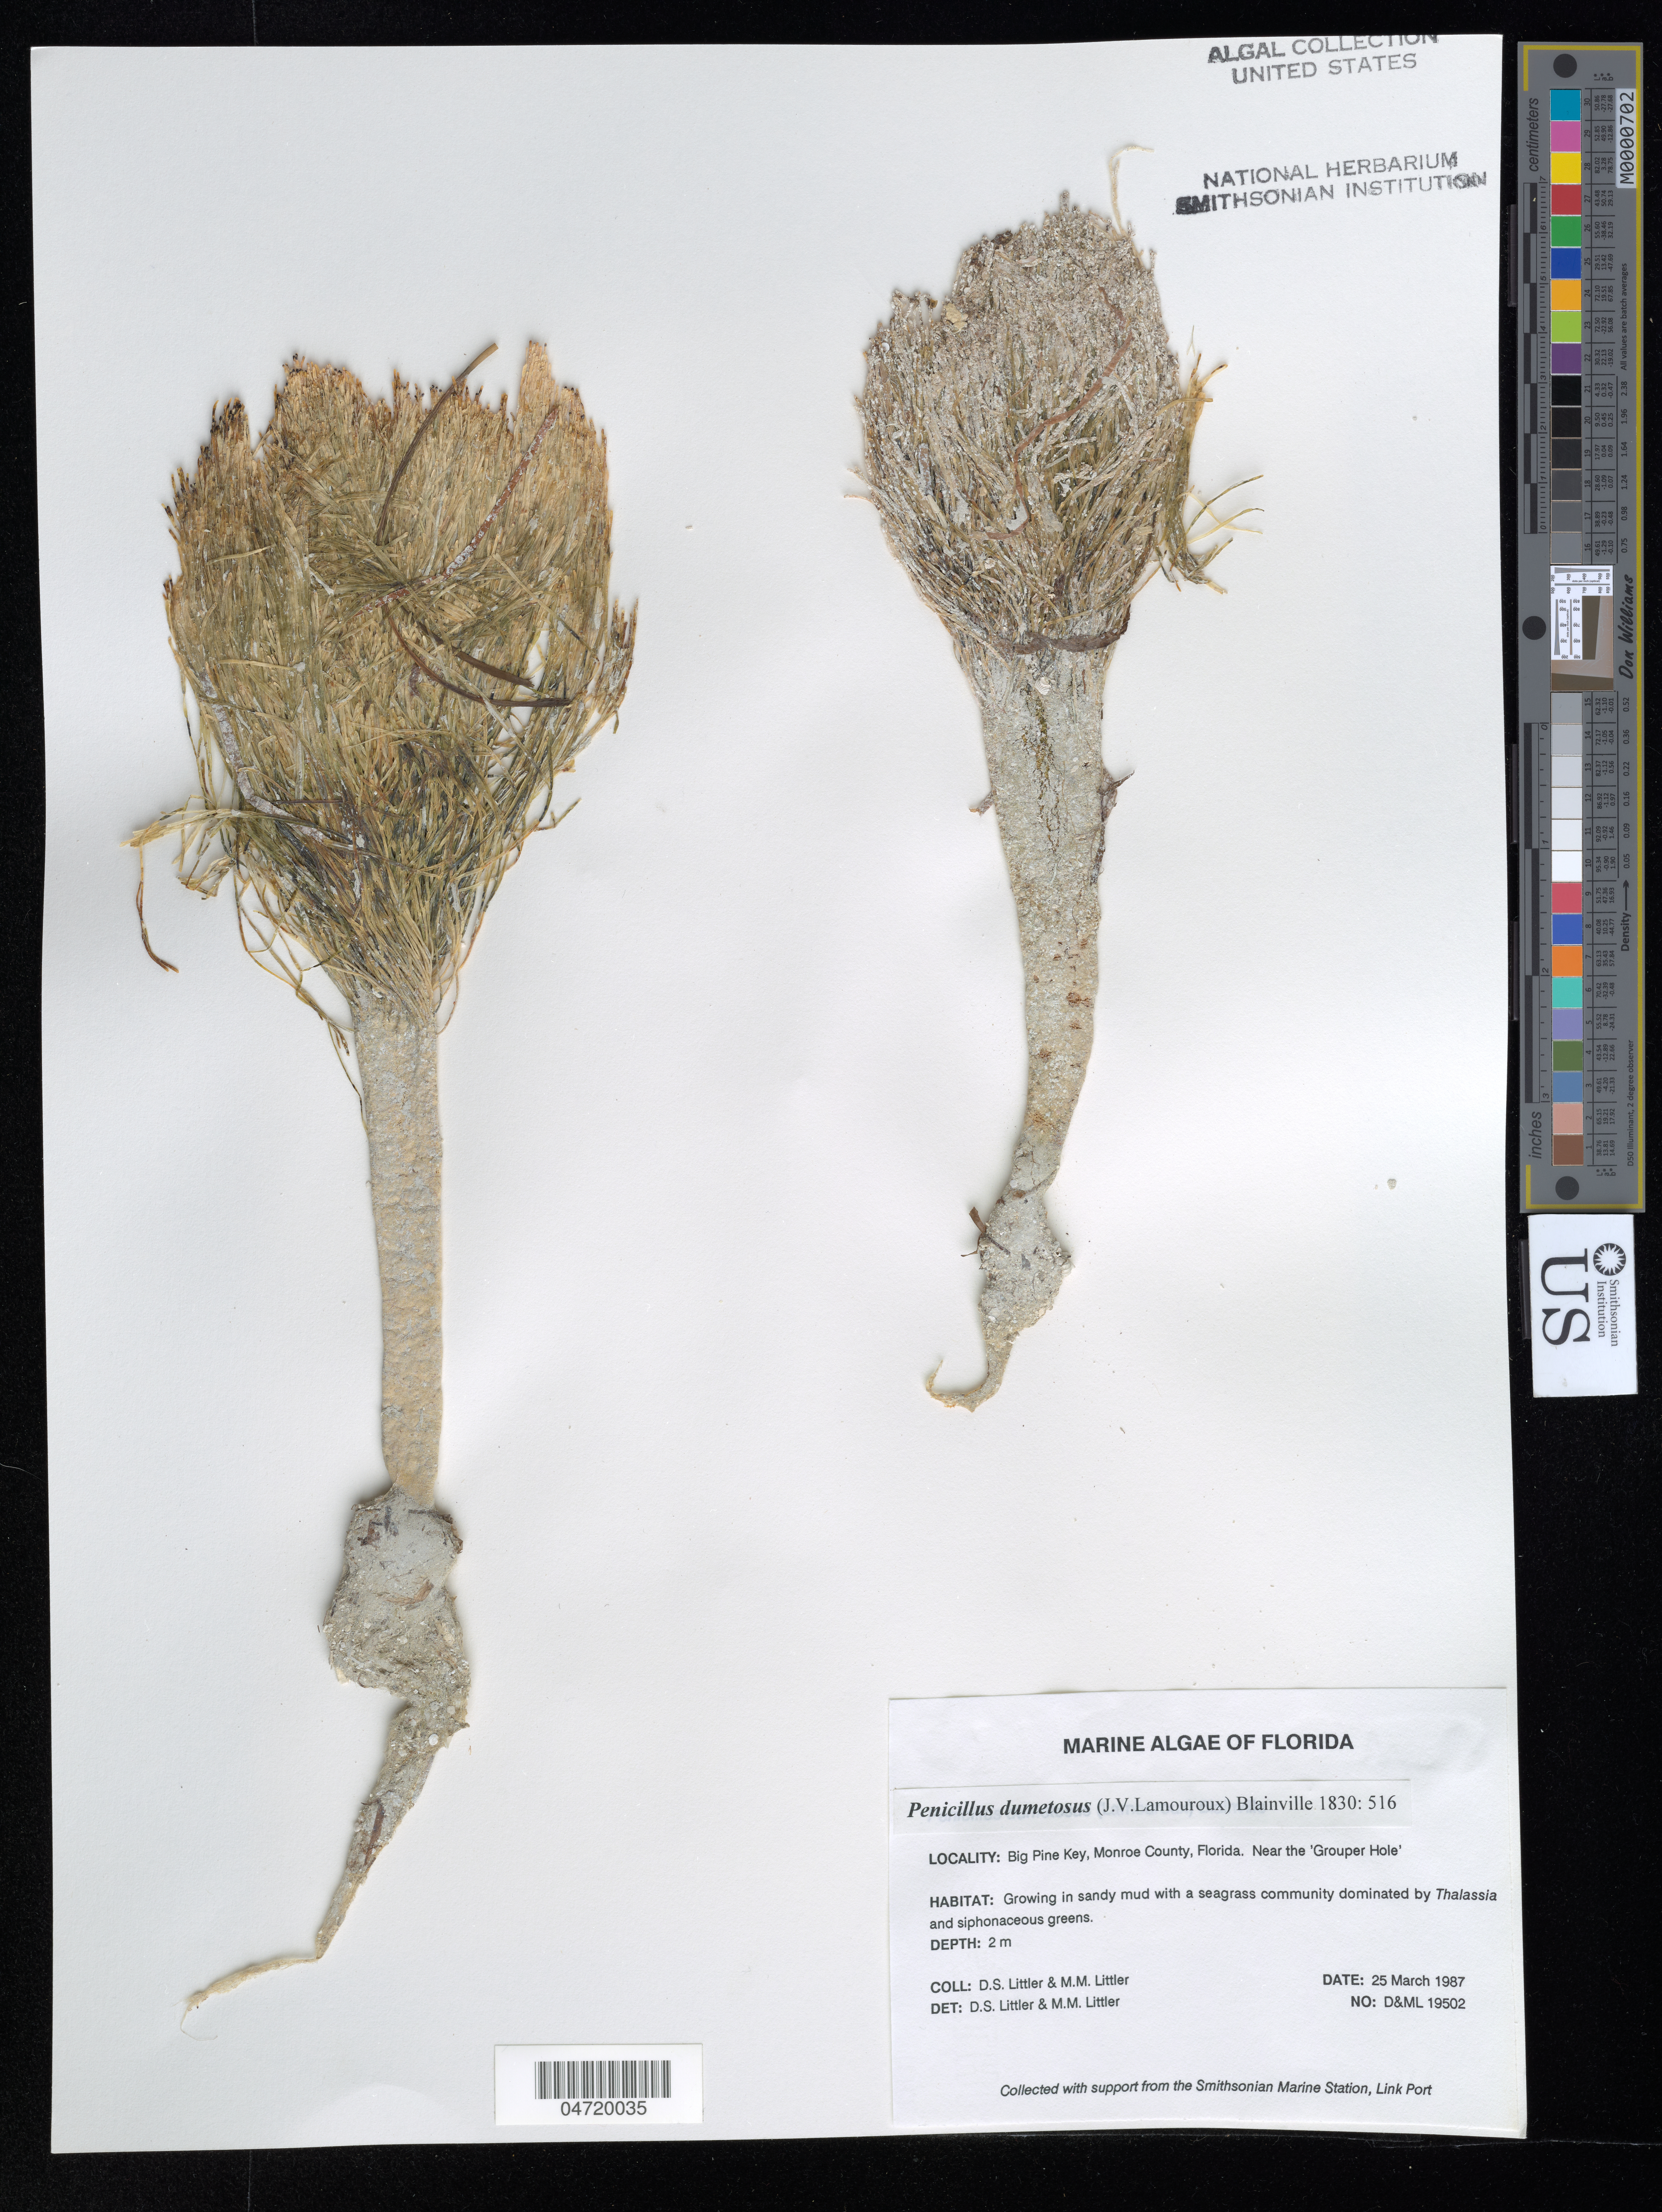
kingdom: Plantae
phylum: Chlorophyta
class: Ulvophyceae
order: Bryopsidales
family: Udoteaceae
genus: Penicillus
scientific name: Penicillus dumetosus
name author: (J.V.Lamouroux) Blainville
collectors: D. S. Littler & M. M. Littler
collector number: D&ML 19502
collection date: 1987-03-25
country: United States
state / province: Florida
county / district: Monroe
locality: Big Pine Key, Monroe County. Near the 'Grouper Hole'.